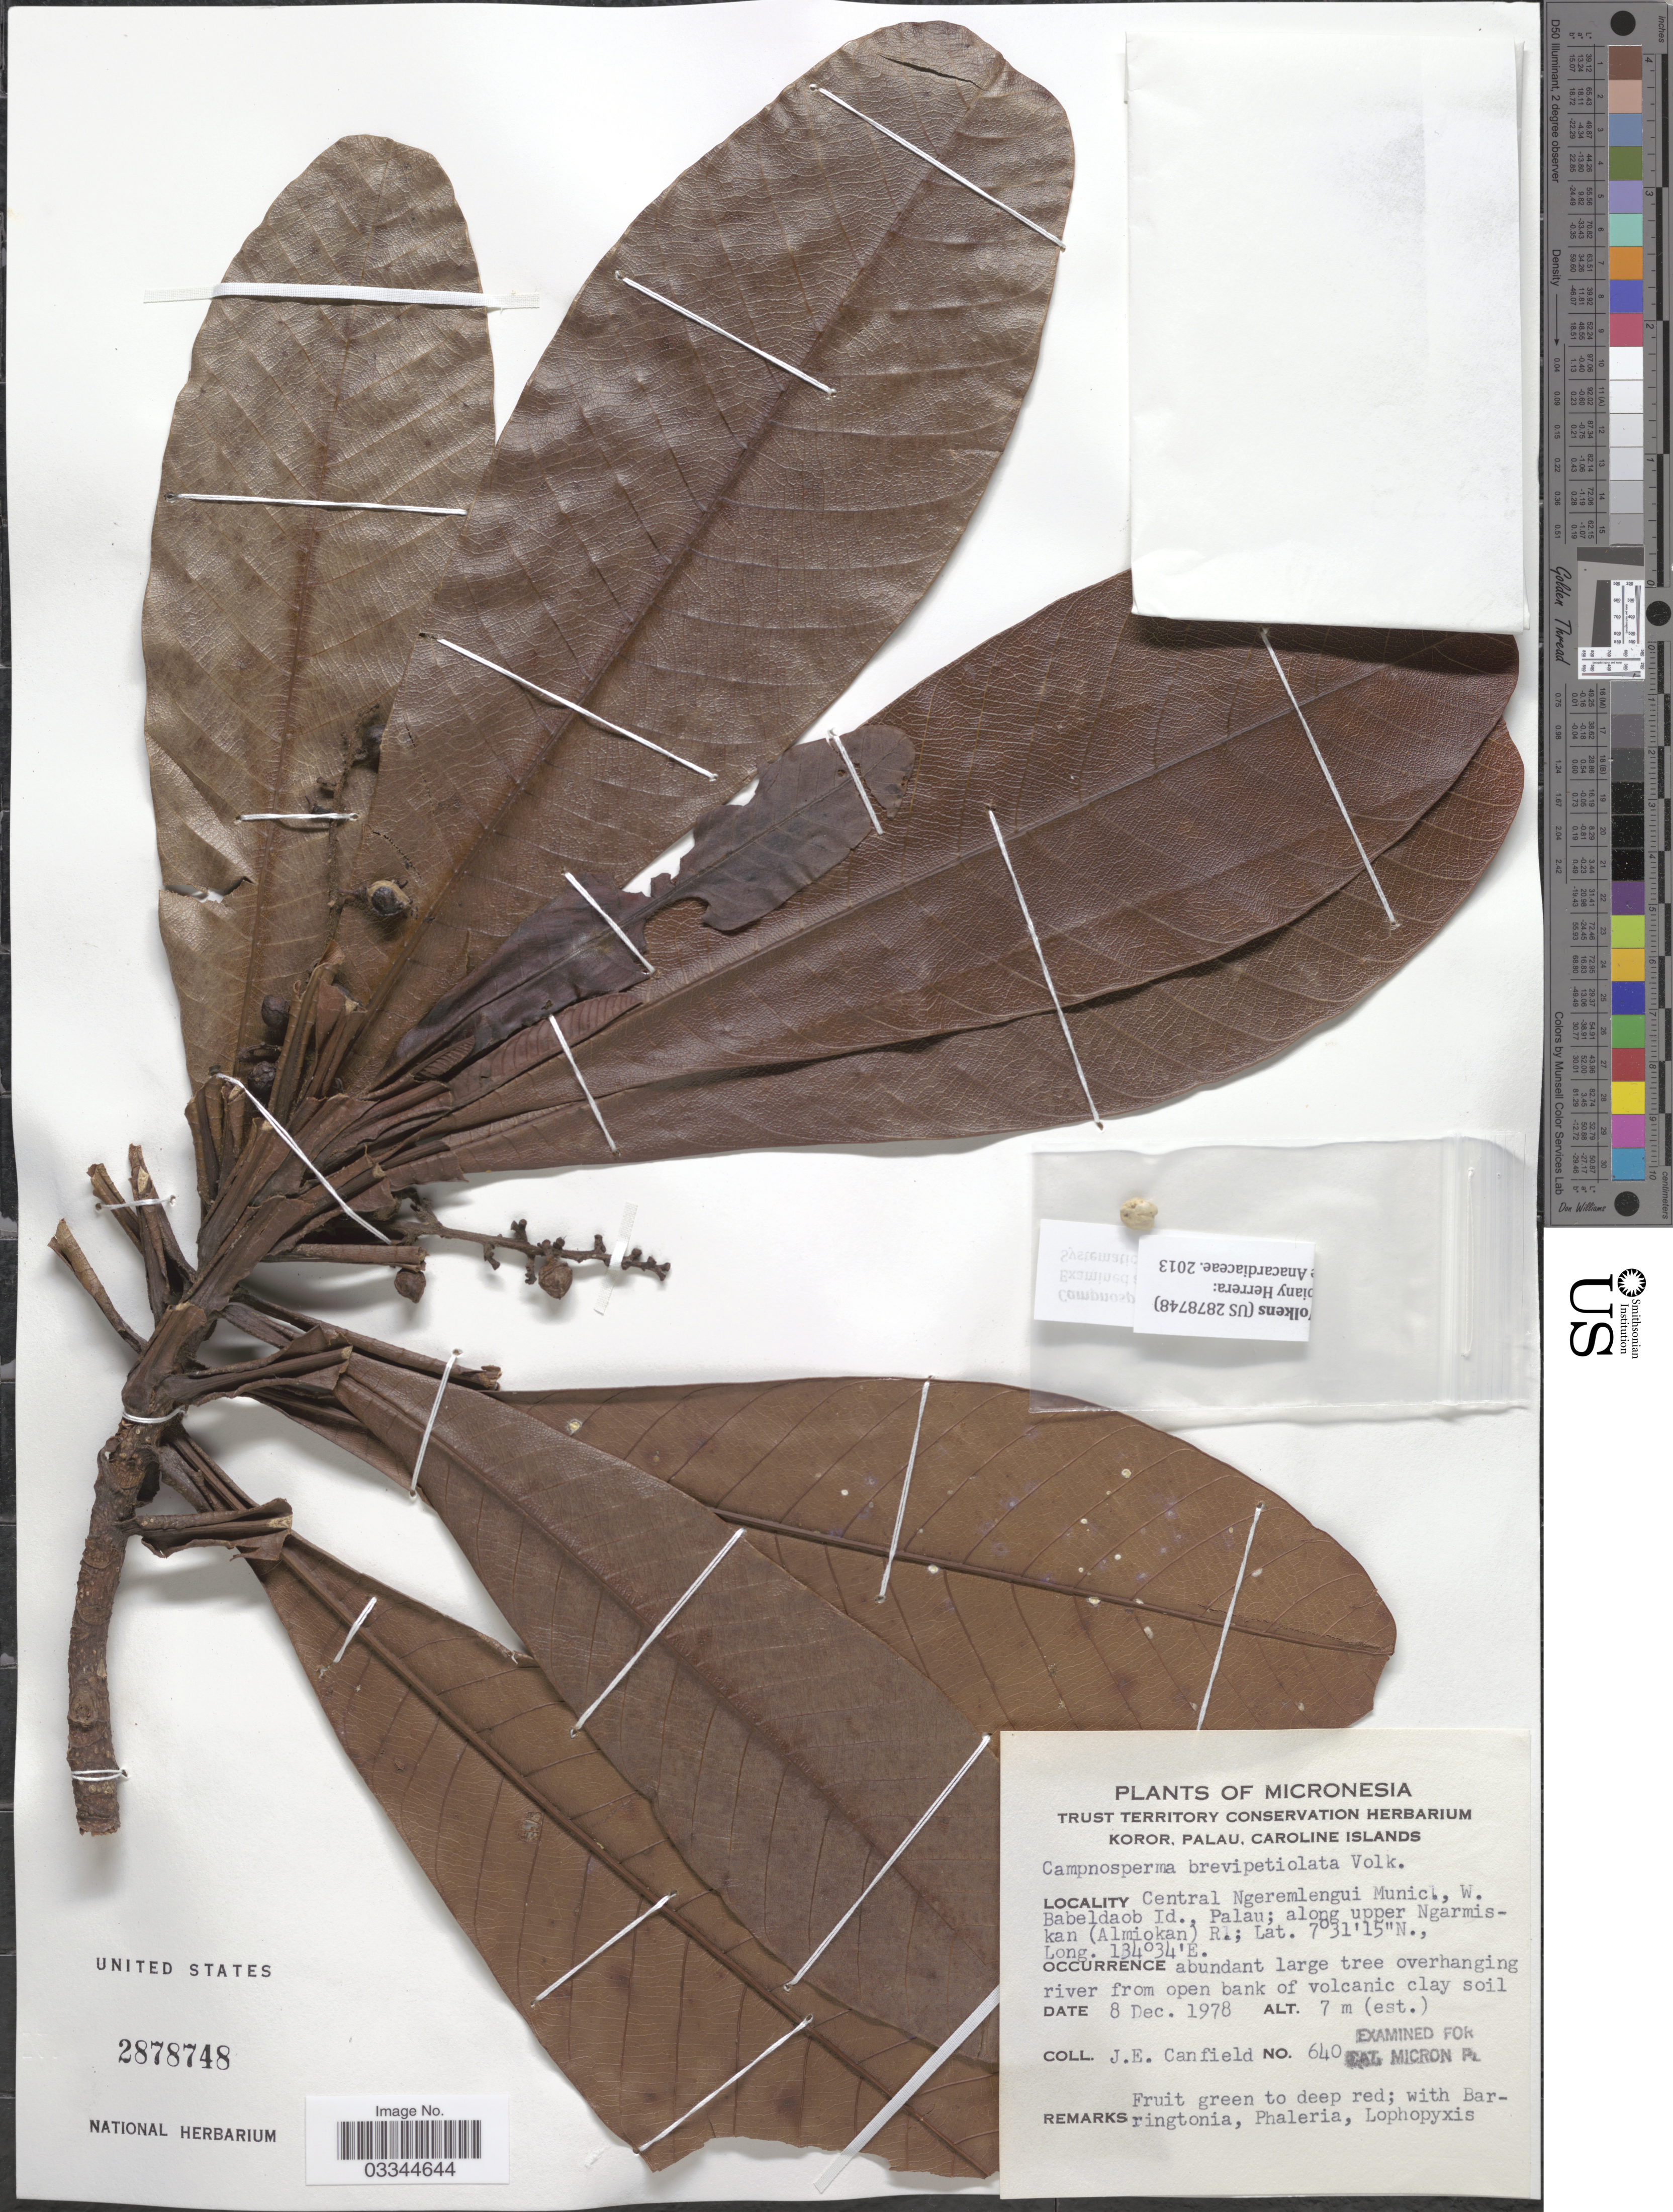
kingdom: Plantae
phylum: Tracheophyta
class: Magnoliopsida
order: Sapindales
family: Anacardiaceae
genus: Campnosperma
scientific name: Campnosperma brevipetiolatum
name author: Volk.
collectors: J. E. Canfield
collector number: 640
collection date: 1978-12-08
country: Palau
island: Babeldaob [Babelthuap]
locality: Micronesia, Central Ngeremlengui Munic., W. Babeldaob Id., Palau; along upper Ngarmiskan (Almiokan) R.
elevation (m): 7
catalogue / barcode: US 2878748